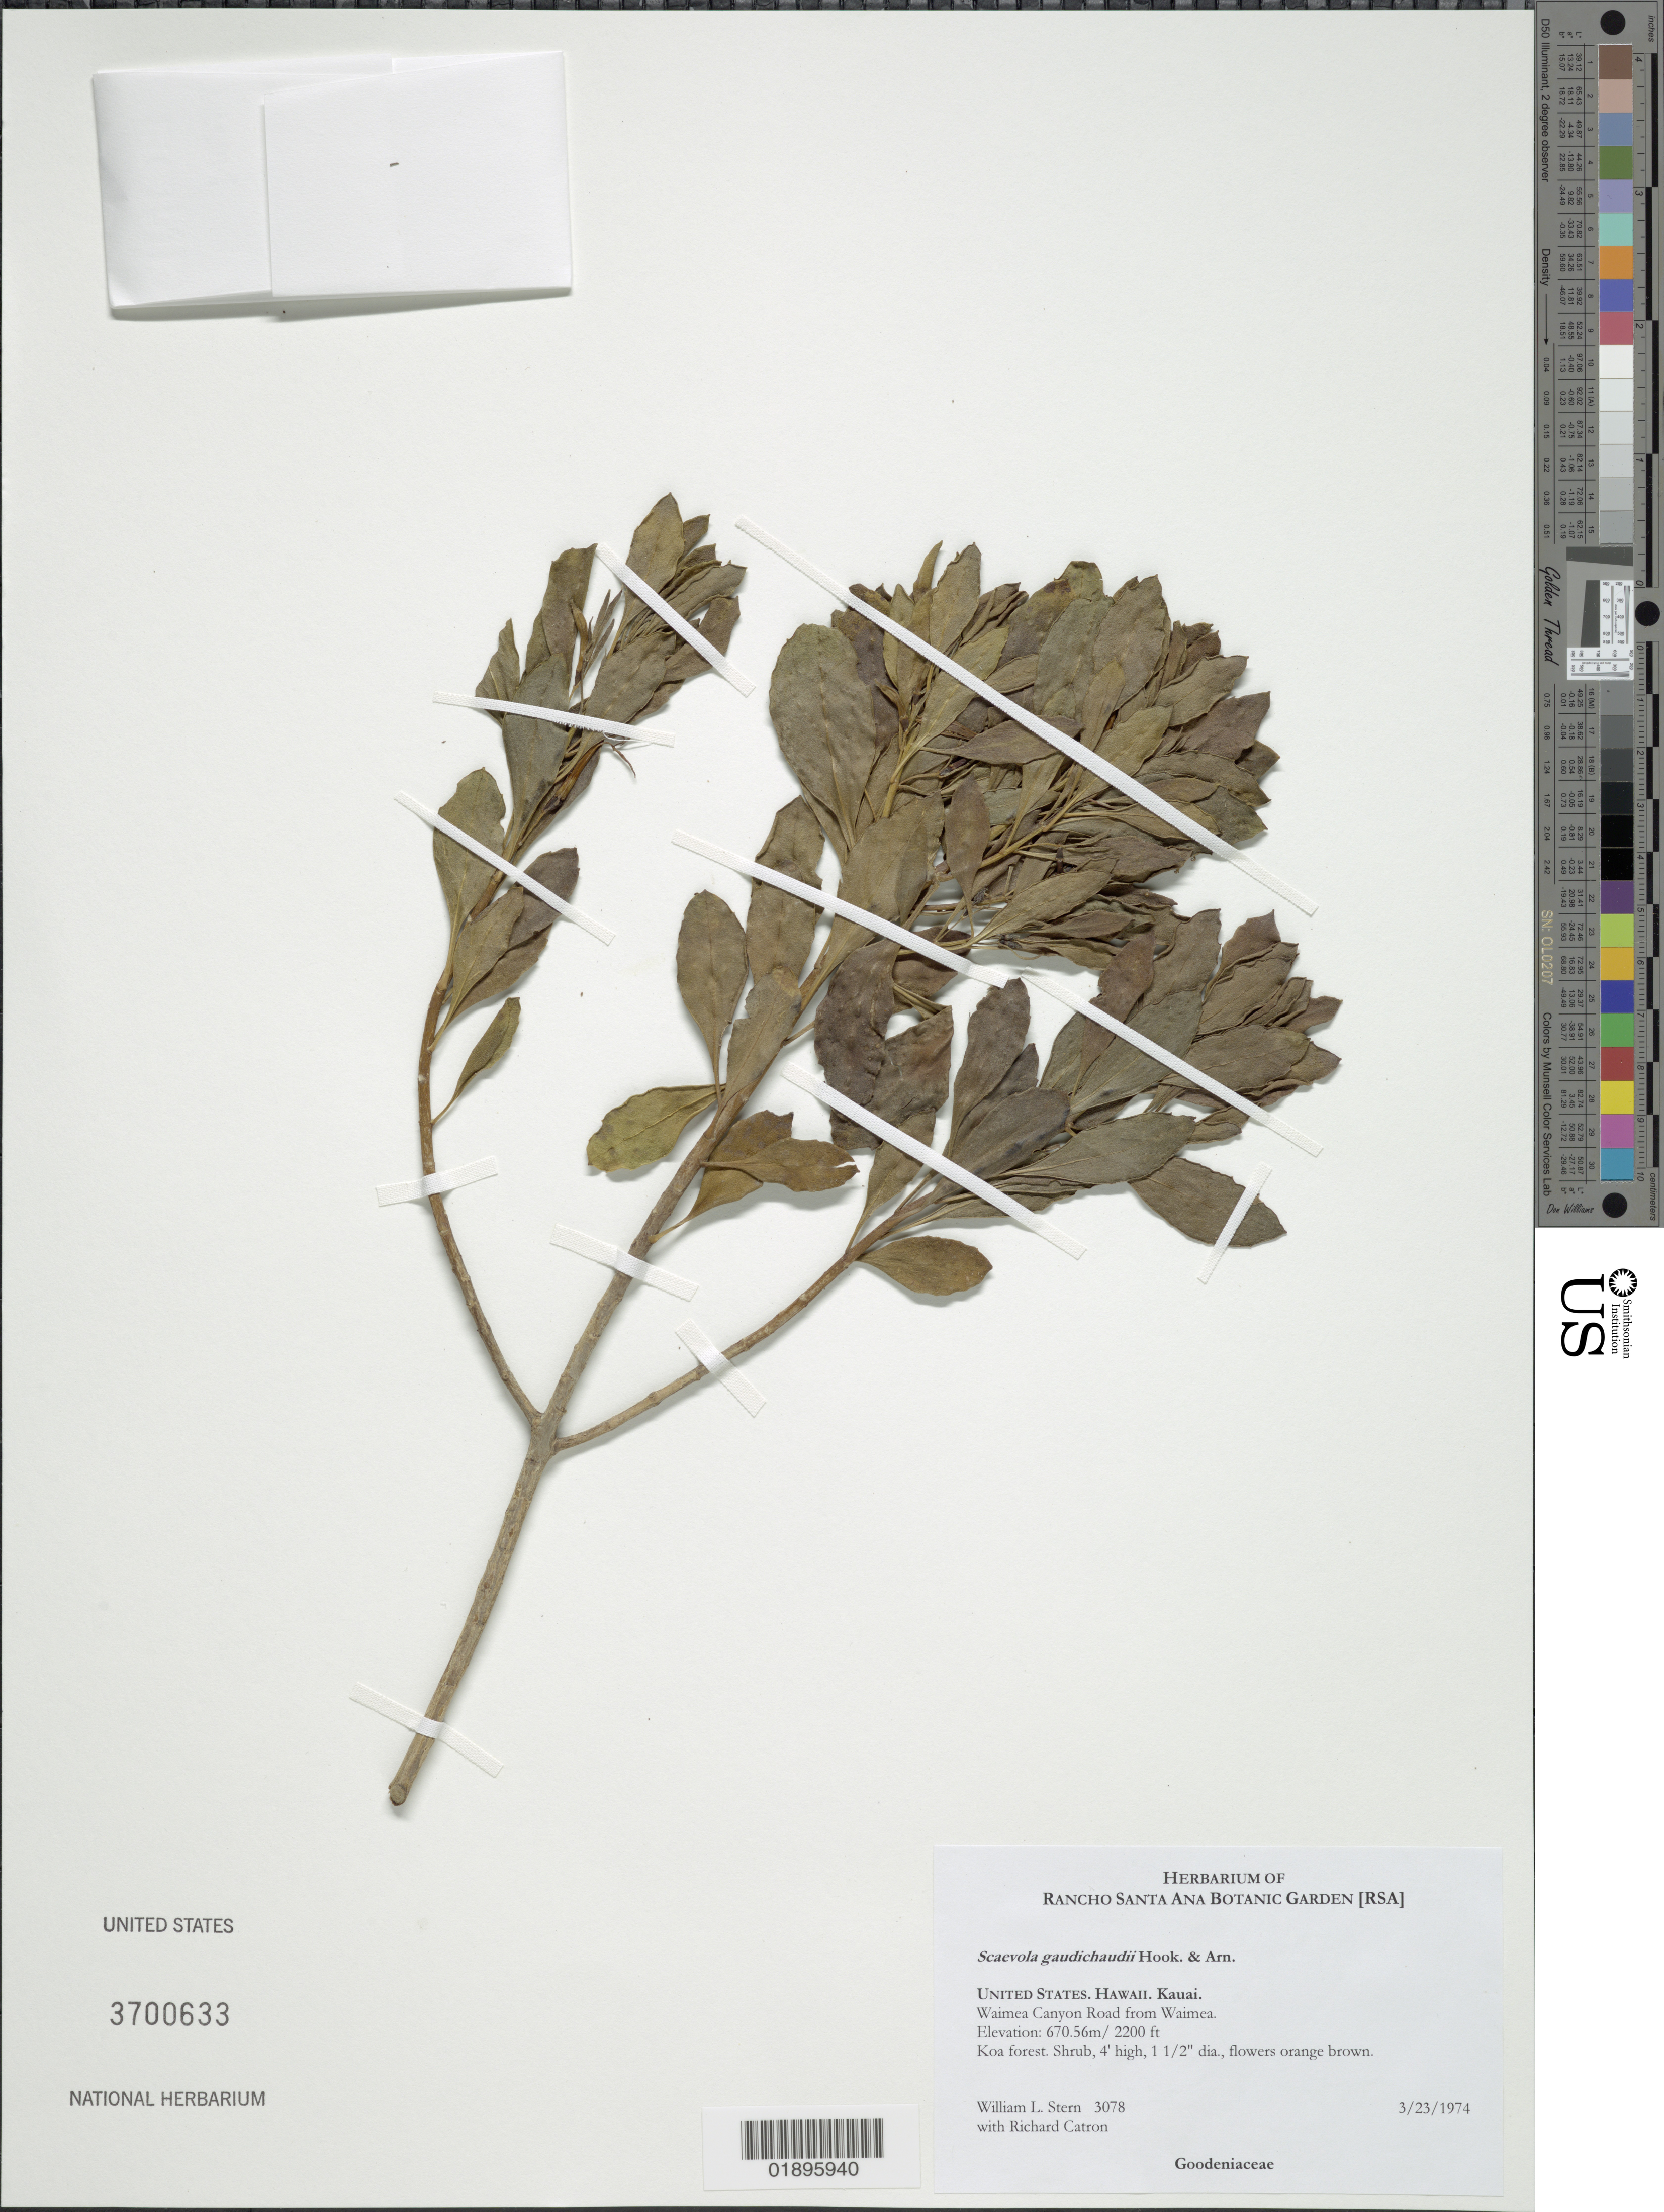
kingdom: Plantae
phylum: Tracheophyta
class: Magnoliopsida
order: Asterales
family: Goodeniaceae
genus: Scaevola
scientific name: Scaevola gaudichaudii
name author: Hook. & Arn.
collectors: W. L. Stern & R. Catron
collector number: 3078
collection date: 1974-03-23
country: United States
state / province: Hawaii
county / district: Kauai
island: Kaua'i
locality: Waimea Canyon Road from Waimea.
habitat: Forest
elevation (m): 671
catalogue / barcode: US 3700633